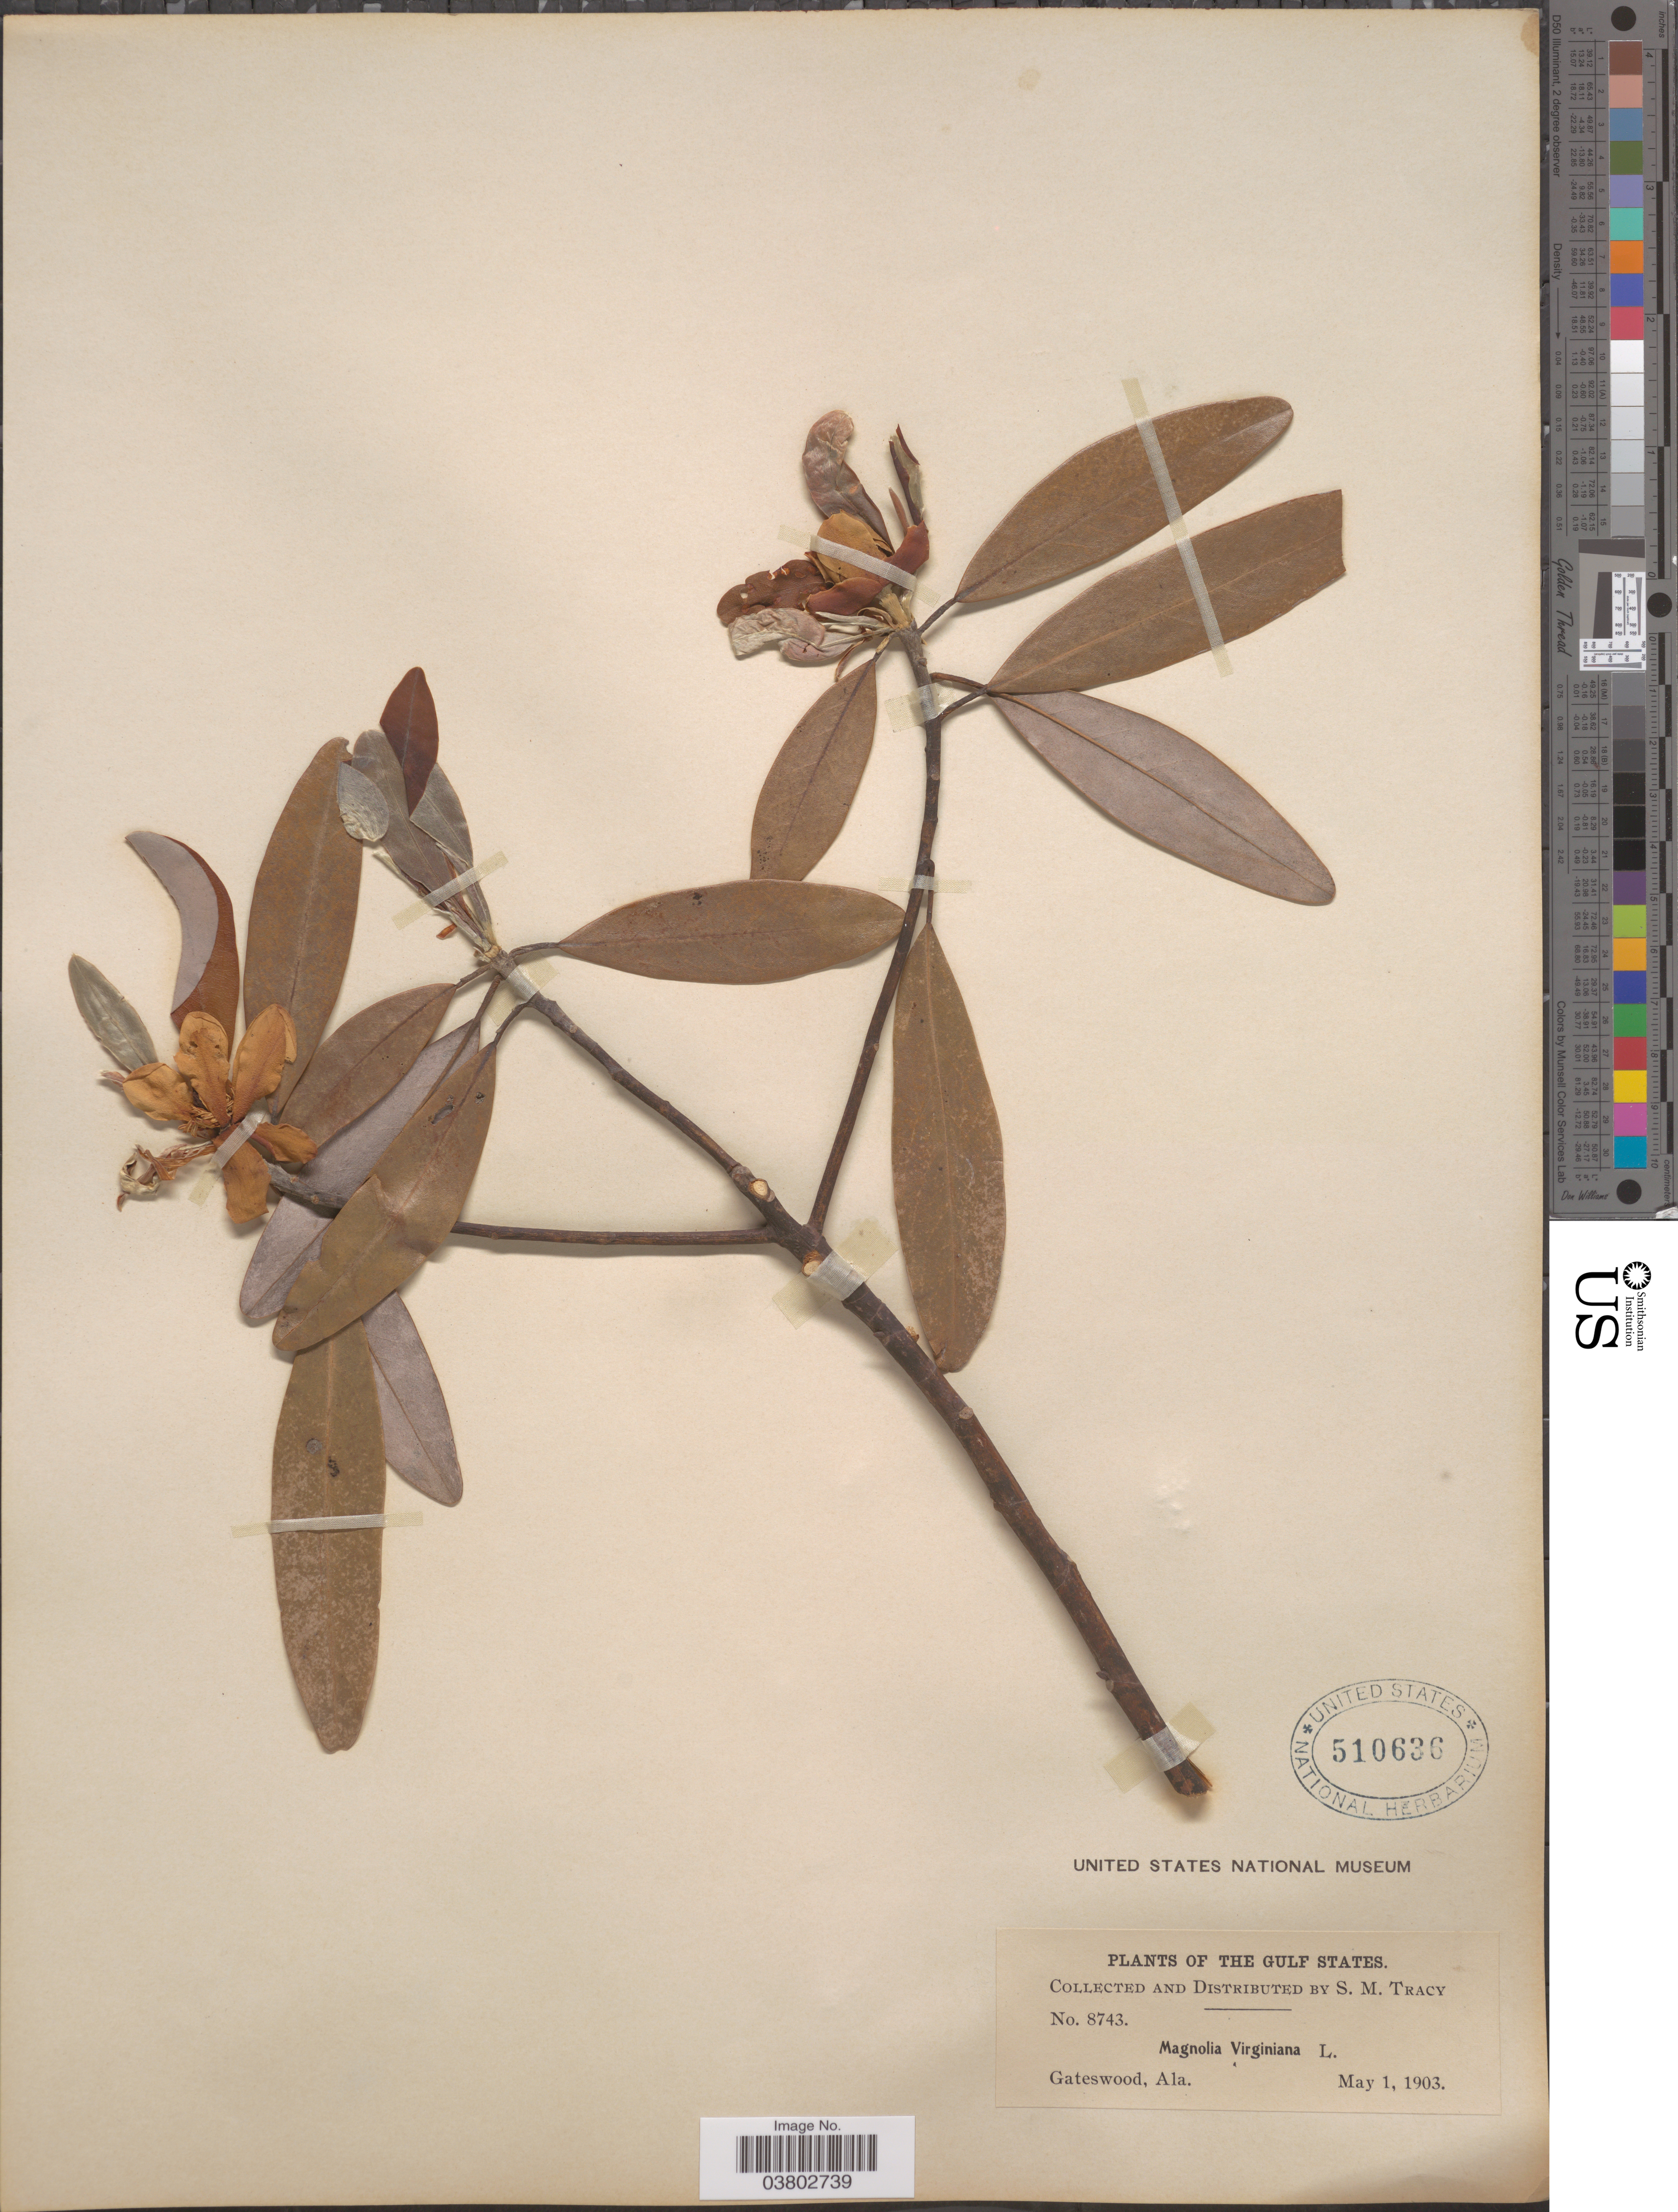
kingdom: Plantae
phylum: Tracheophyta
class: Magnoliopsida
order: Magnoliales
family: Magnoliaceae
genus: Magnolia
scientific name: Magnolia virginiana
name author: L.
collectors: S. M. Tracy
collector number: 8743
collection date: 1903-05-01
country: United States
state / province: Alabama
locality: The Gulf States. Gateswood.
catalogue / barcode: US 510636